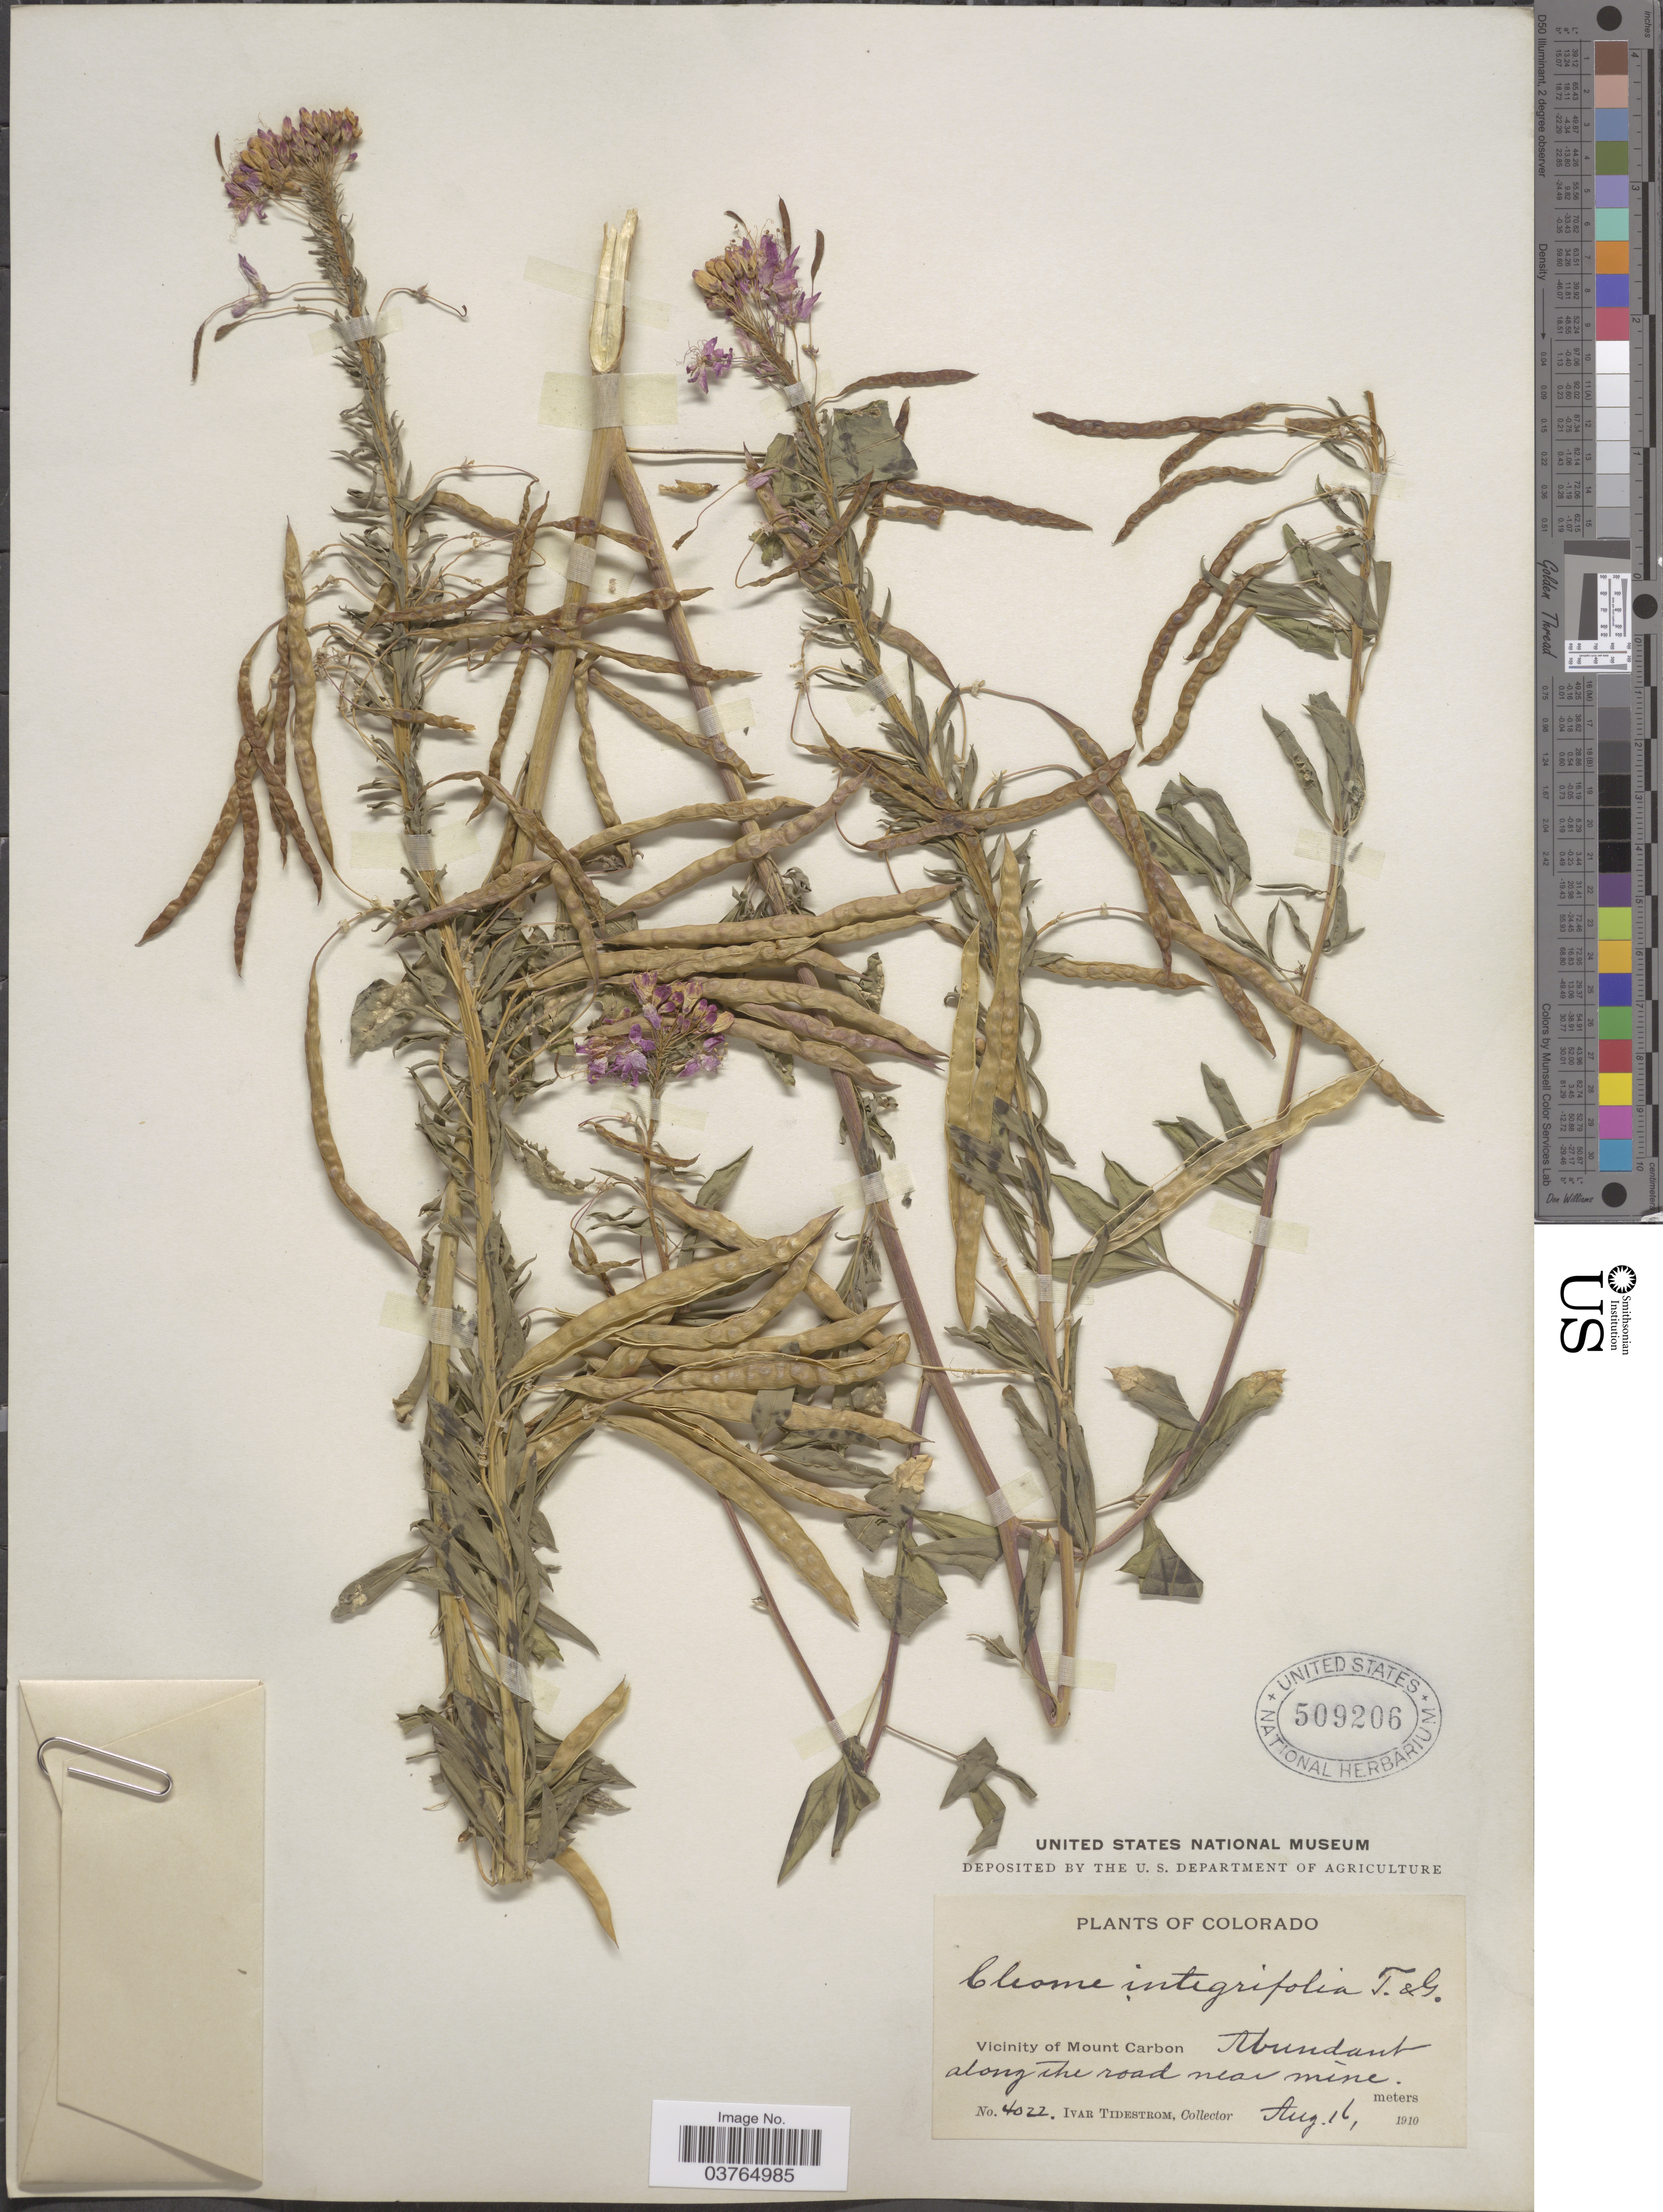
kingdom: Plantae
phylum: Tracheophyta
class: Magnoliopsida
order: Brassicales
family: Cleomaceae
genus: Cleomella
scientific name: Cleomella serrulata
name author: (Pursh) Roalson & J.C. Hall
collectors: I. F. Tidestrom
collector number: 4022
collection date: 1910-08-16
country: United States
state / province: Colorado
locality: Vicinity of Mount Carbon. Along the road near mine.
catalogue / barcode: US 509206